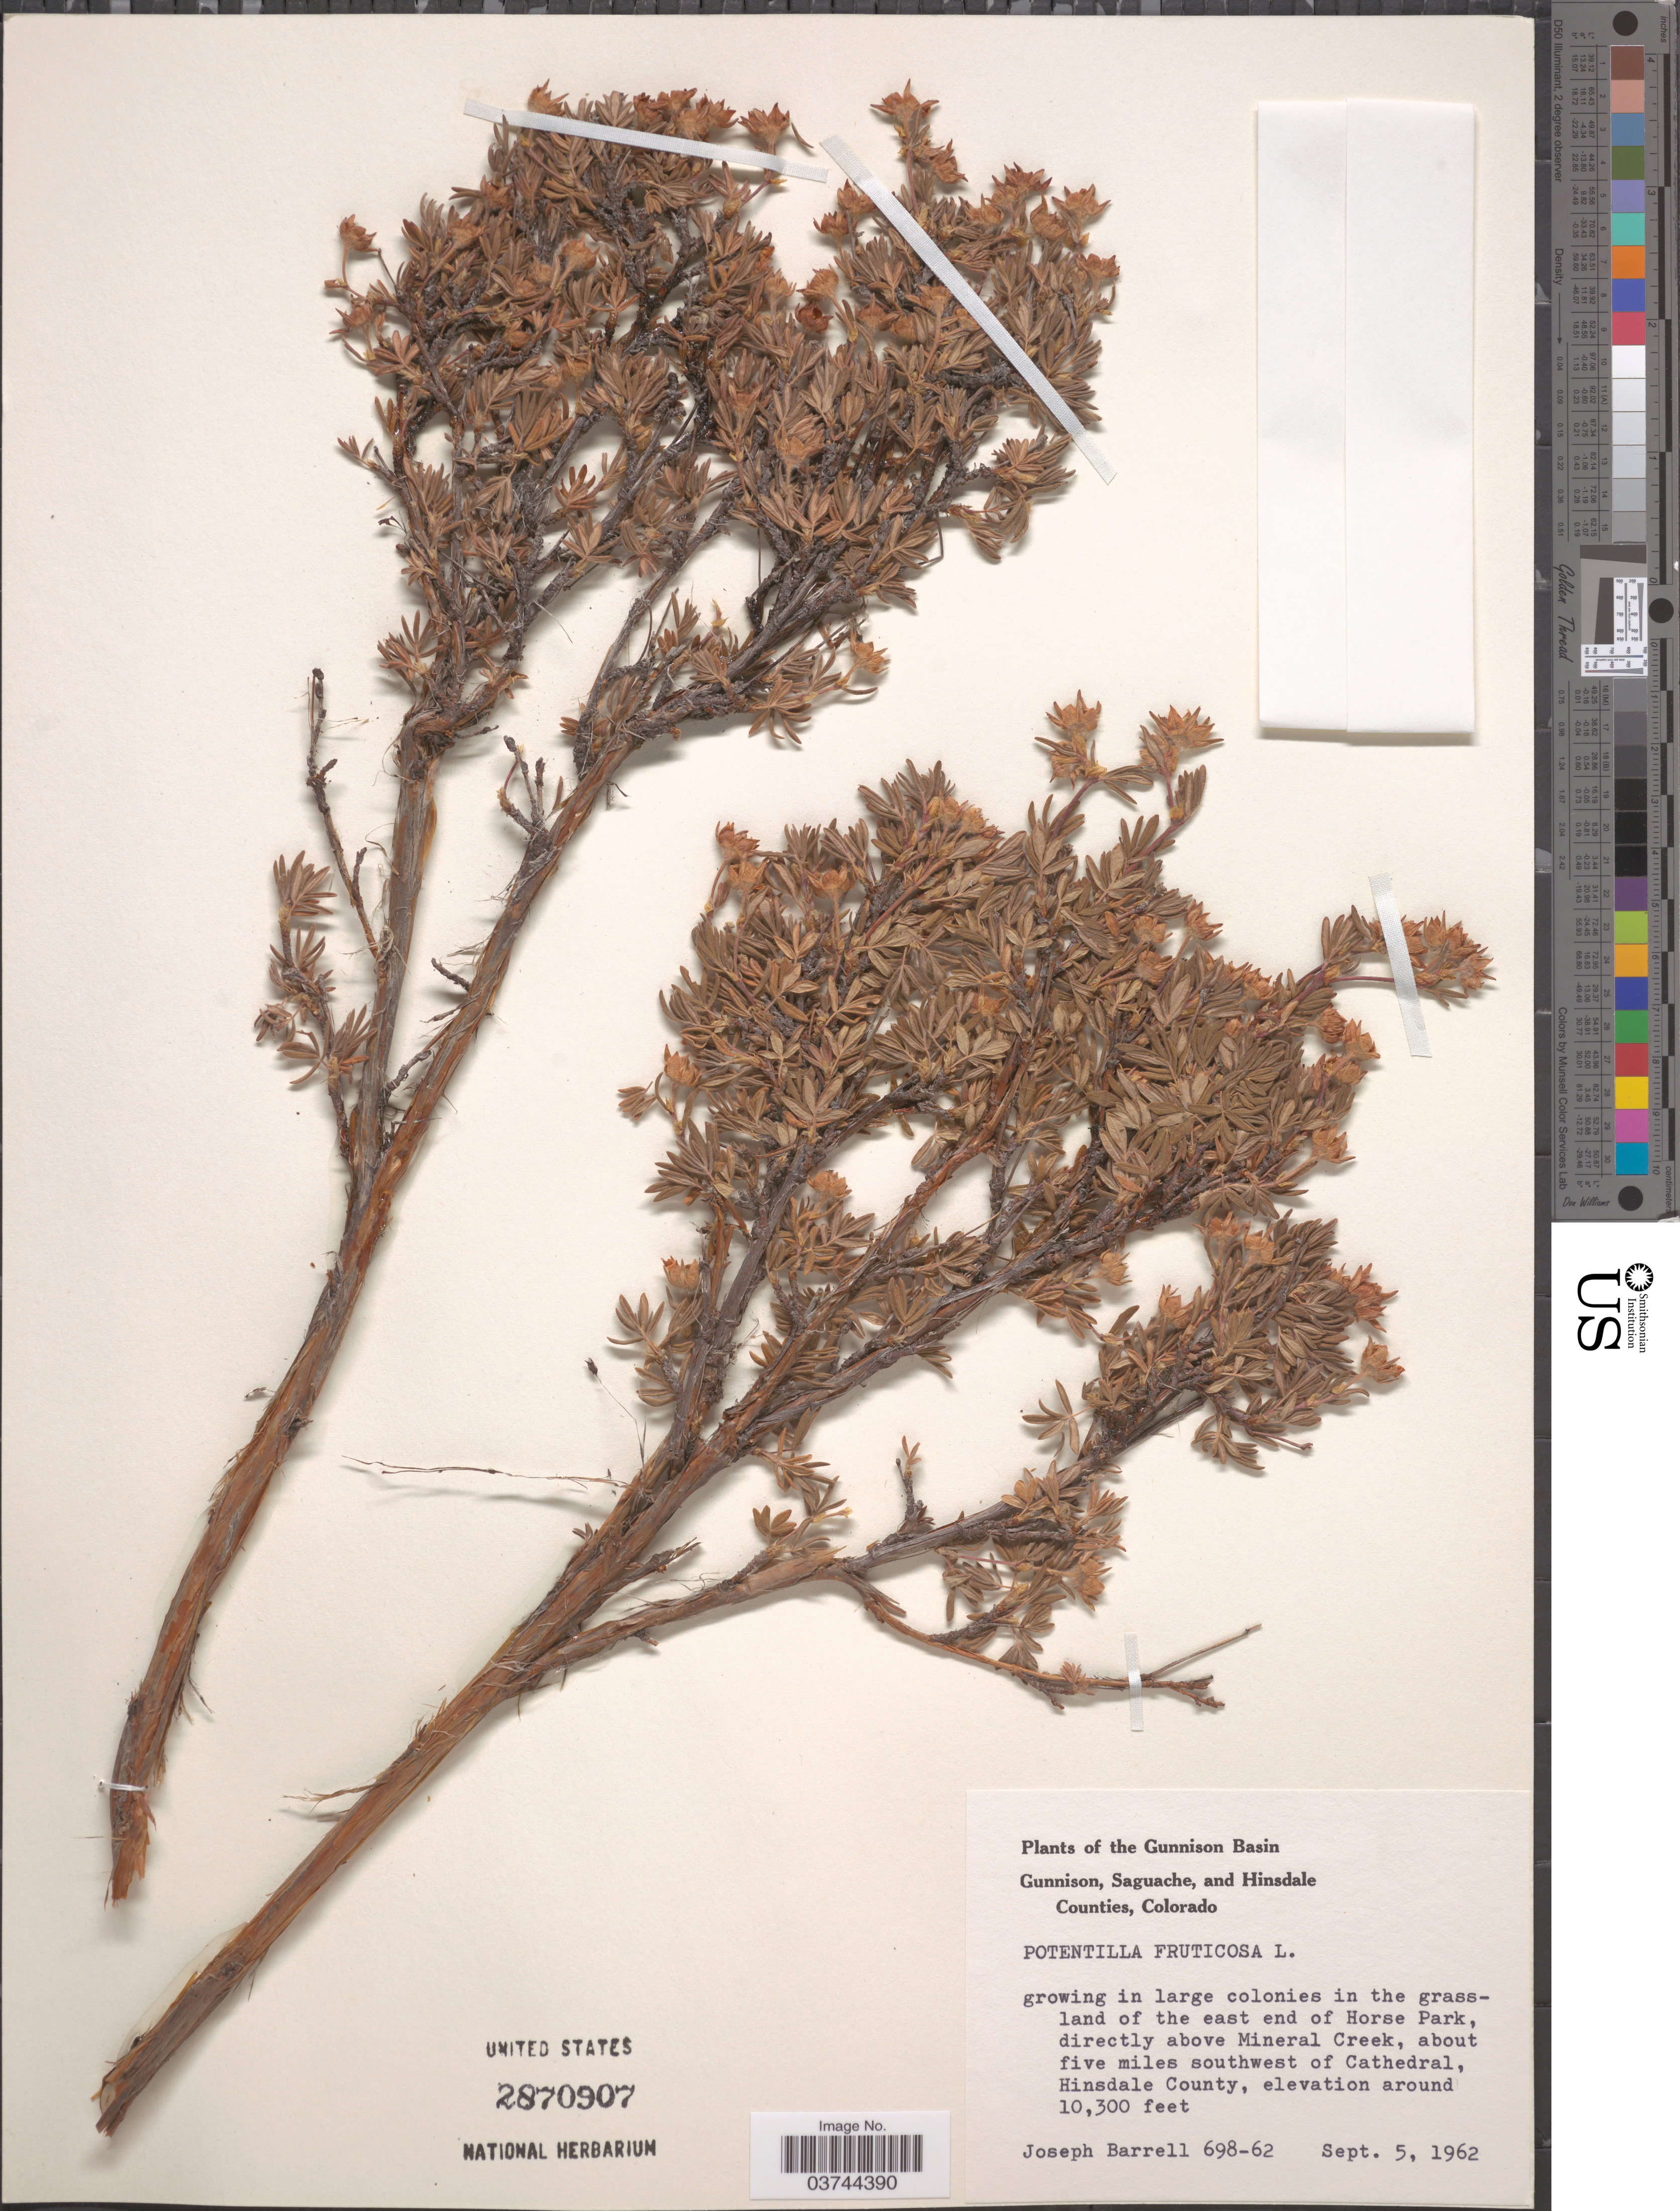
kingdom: Plantae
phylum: Tracheophyta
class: Magnoliopsida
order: Rosales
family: Rosaceae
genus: Dasiphora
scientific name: Dasiphora fruticosa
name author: (L.) Rydb.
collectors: J. Barrell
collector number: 698-62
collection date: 1962-09-05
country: United States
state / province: Colorado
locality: The Gunnison Basin. Growing in large colonies in the grassland of the east end of Horse Park, directly above Mineral Creek, about five miles southwest of Cathedral, Hinsdale County.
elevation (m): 3139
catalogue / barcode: US 2870907